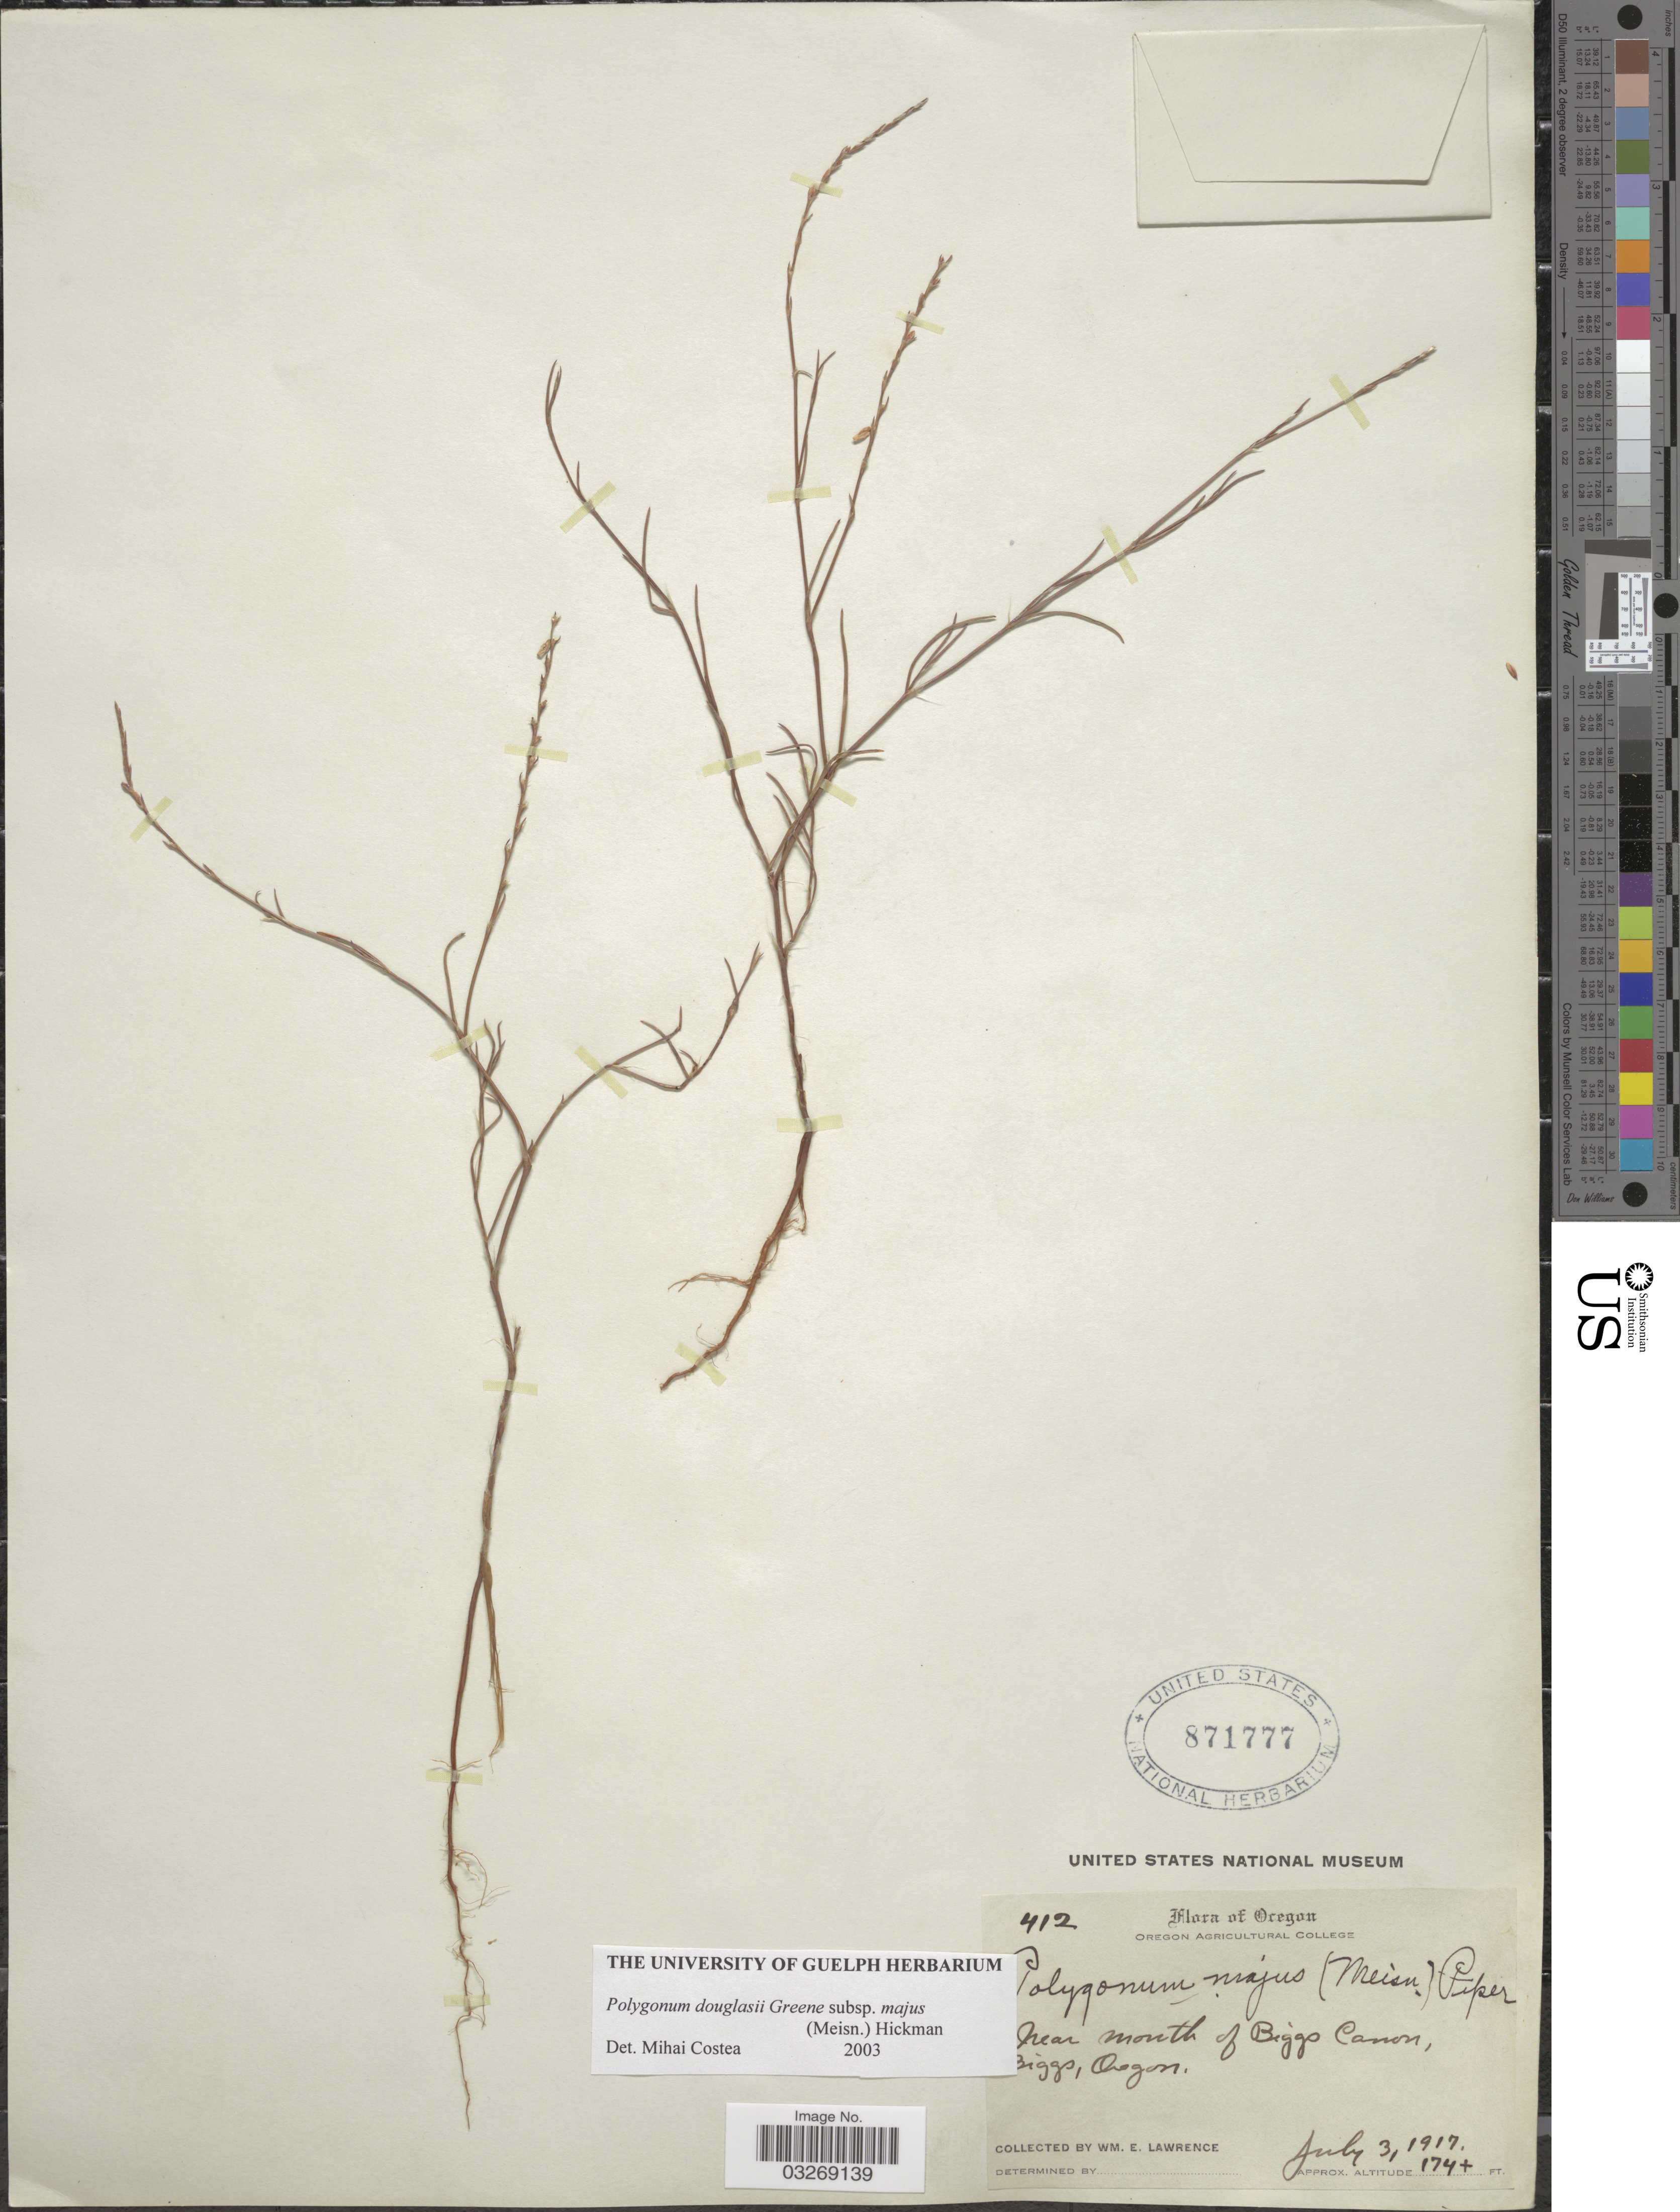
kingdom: Plantae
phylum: Tracheophyta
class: Magnoliopsida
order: Caryophyllales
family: Polygonaceae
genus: Polygonum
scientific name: Polygonum douglasii subsp. majus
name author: (Meisn.) Hickman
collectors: W. Lawrence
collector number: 412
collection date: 1917-07-03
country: United States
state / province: Oregon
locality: Near mouth of Biggs Canon, Biggs.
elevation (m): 53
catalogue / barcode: US 871777